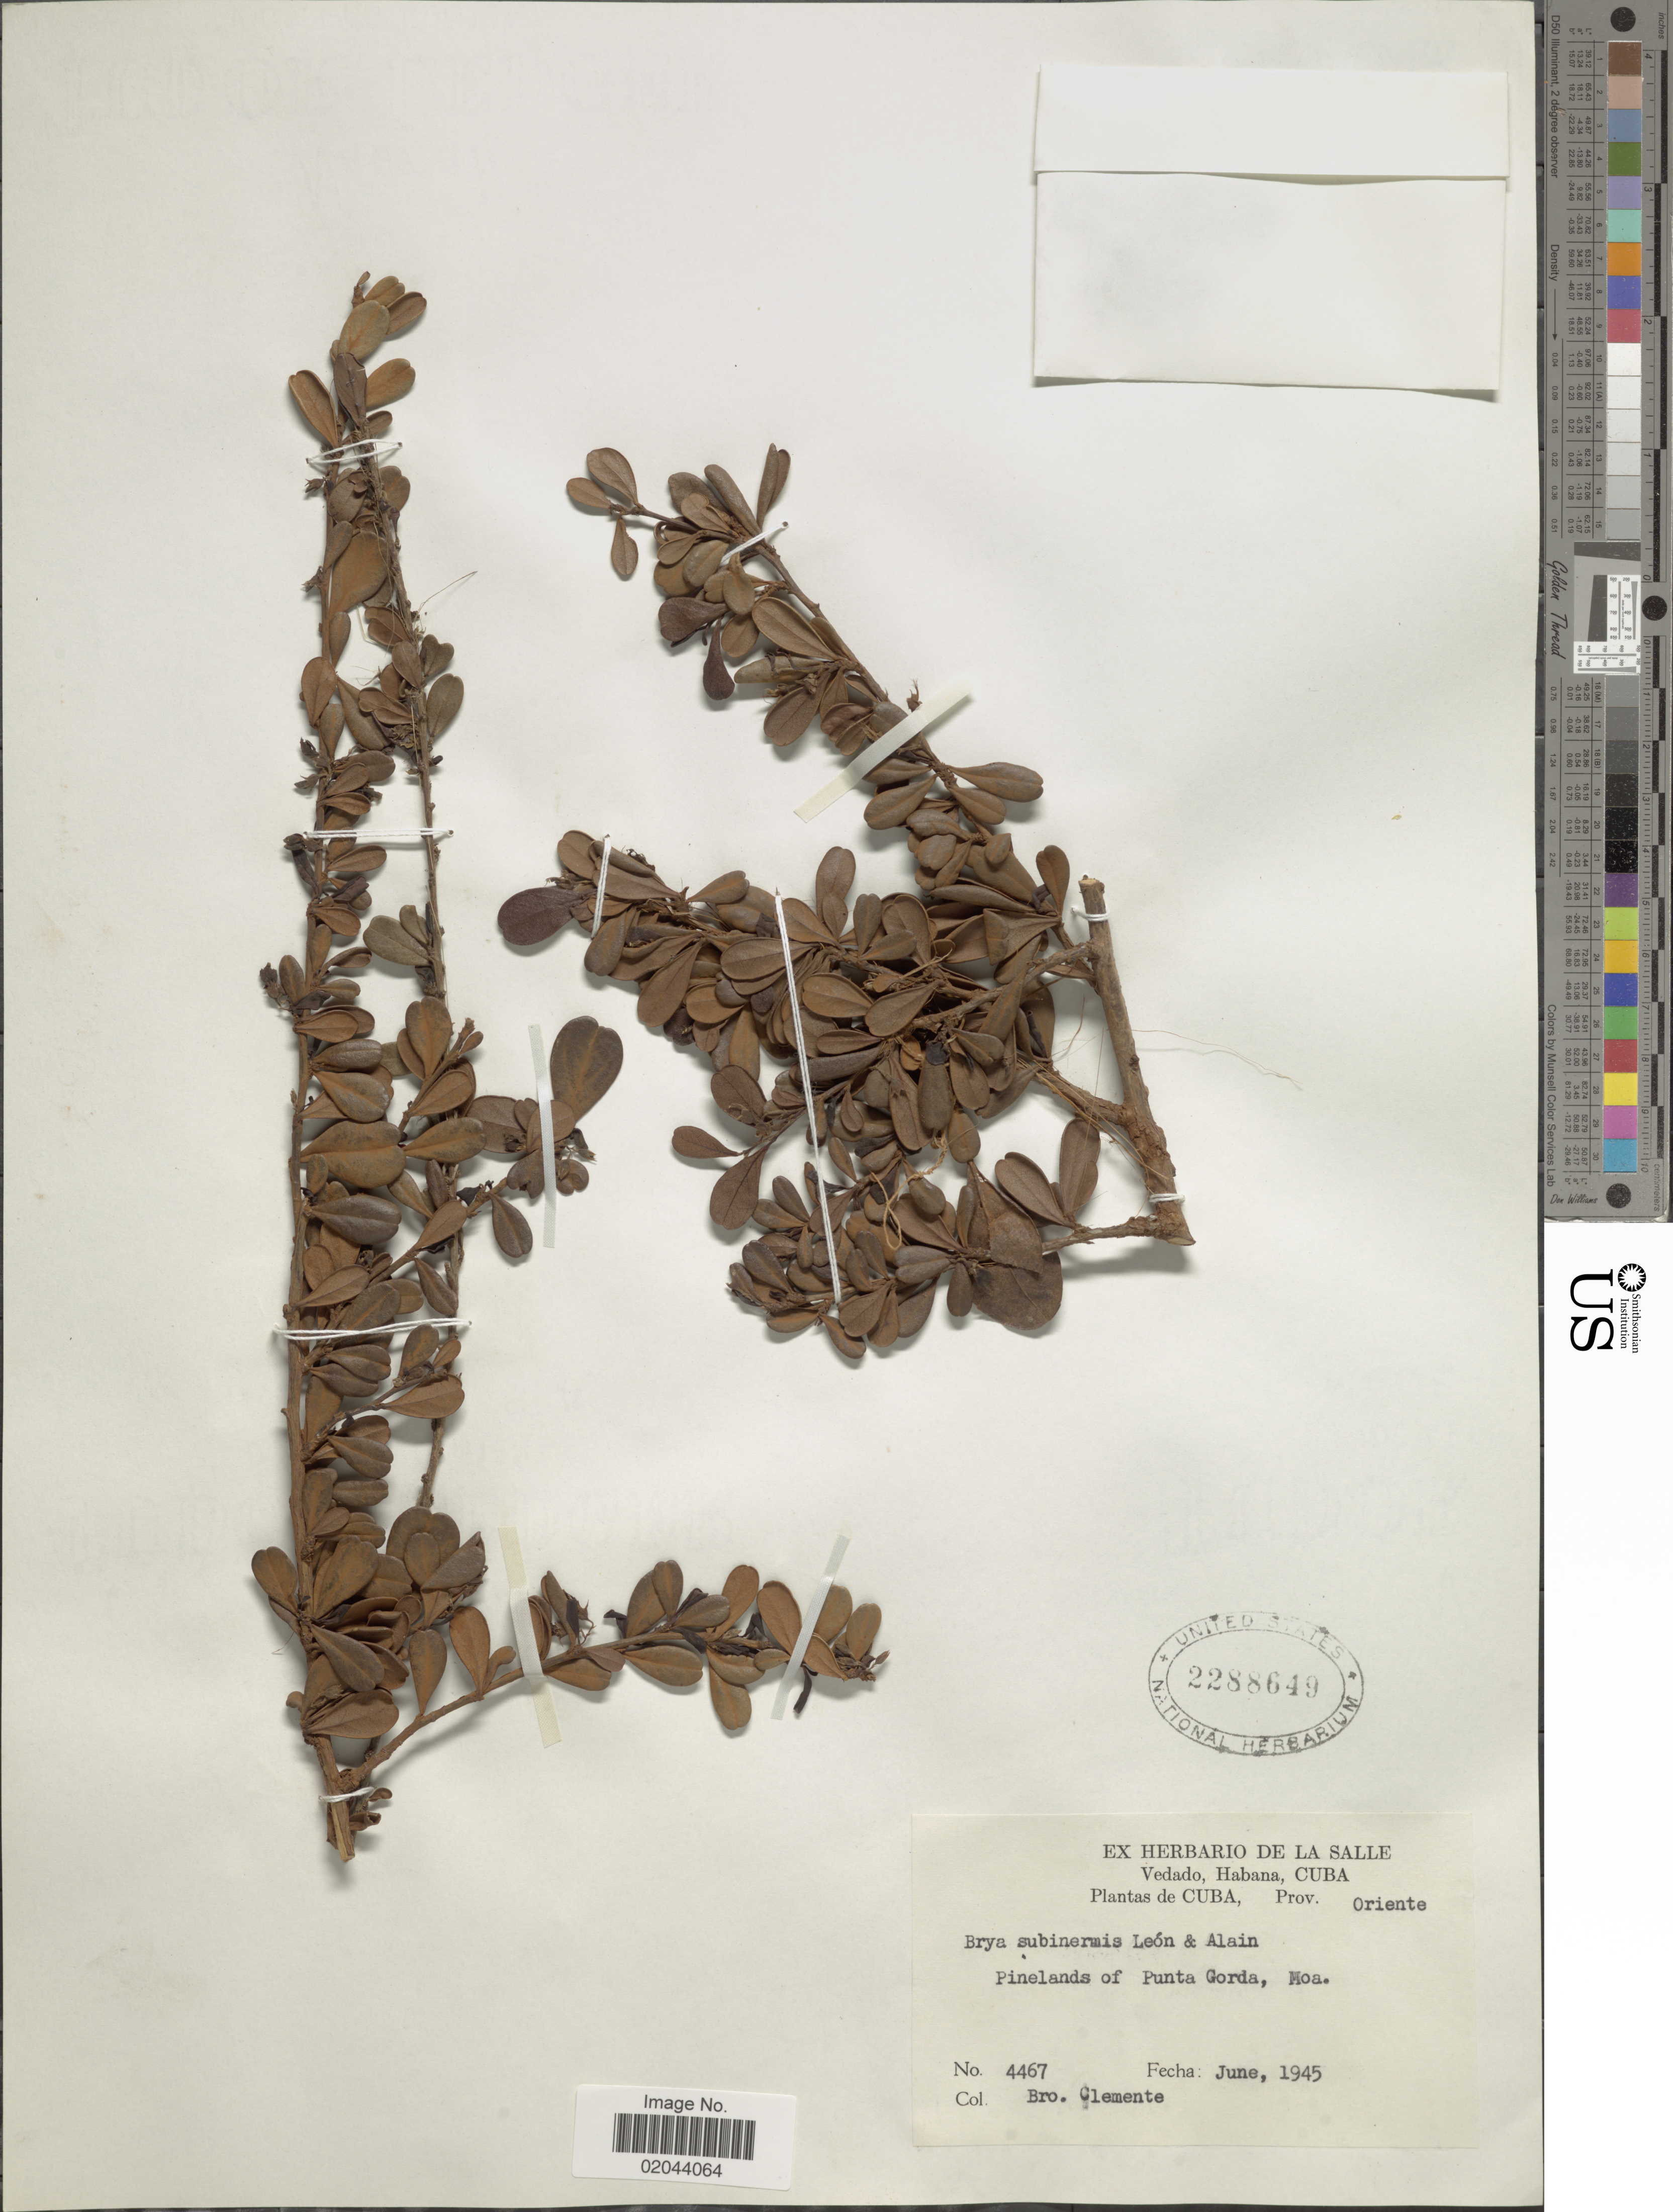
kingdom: Plantae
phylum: Tracheophyta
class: Magnoliopsida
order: Fabales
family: Fabaceae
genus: Brya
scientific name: Brya subinermis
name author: León & Alain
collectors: Bro. Clemente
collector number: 4467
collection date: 1945-06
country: Cuba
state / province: Oriente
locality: Pinelands of Punta Gorda, Moa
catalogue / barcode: US 2288649